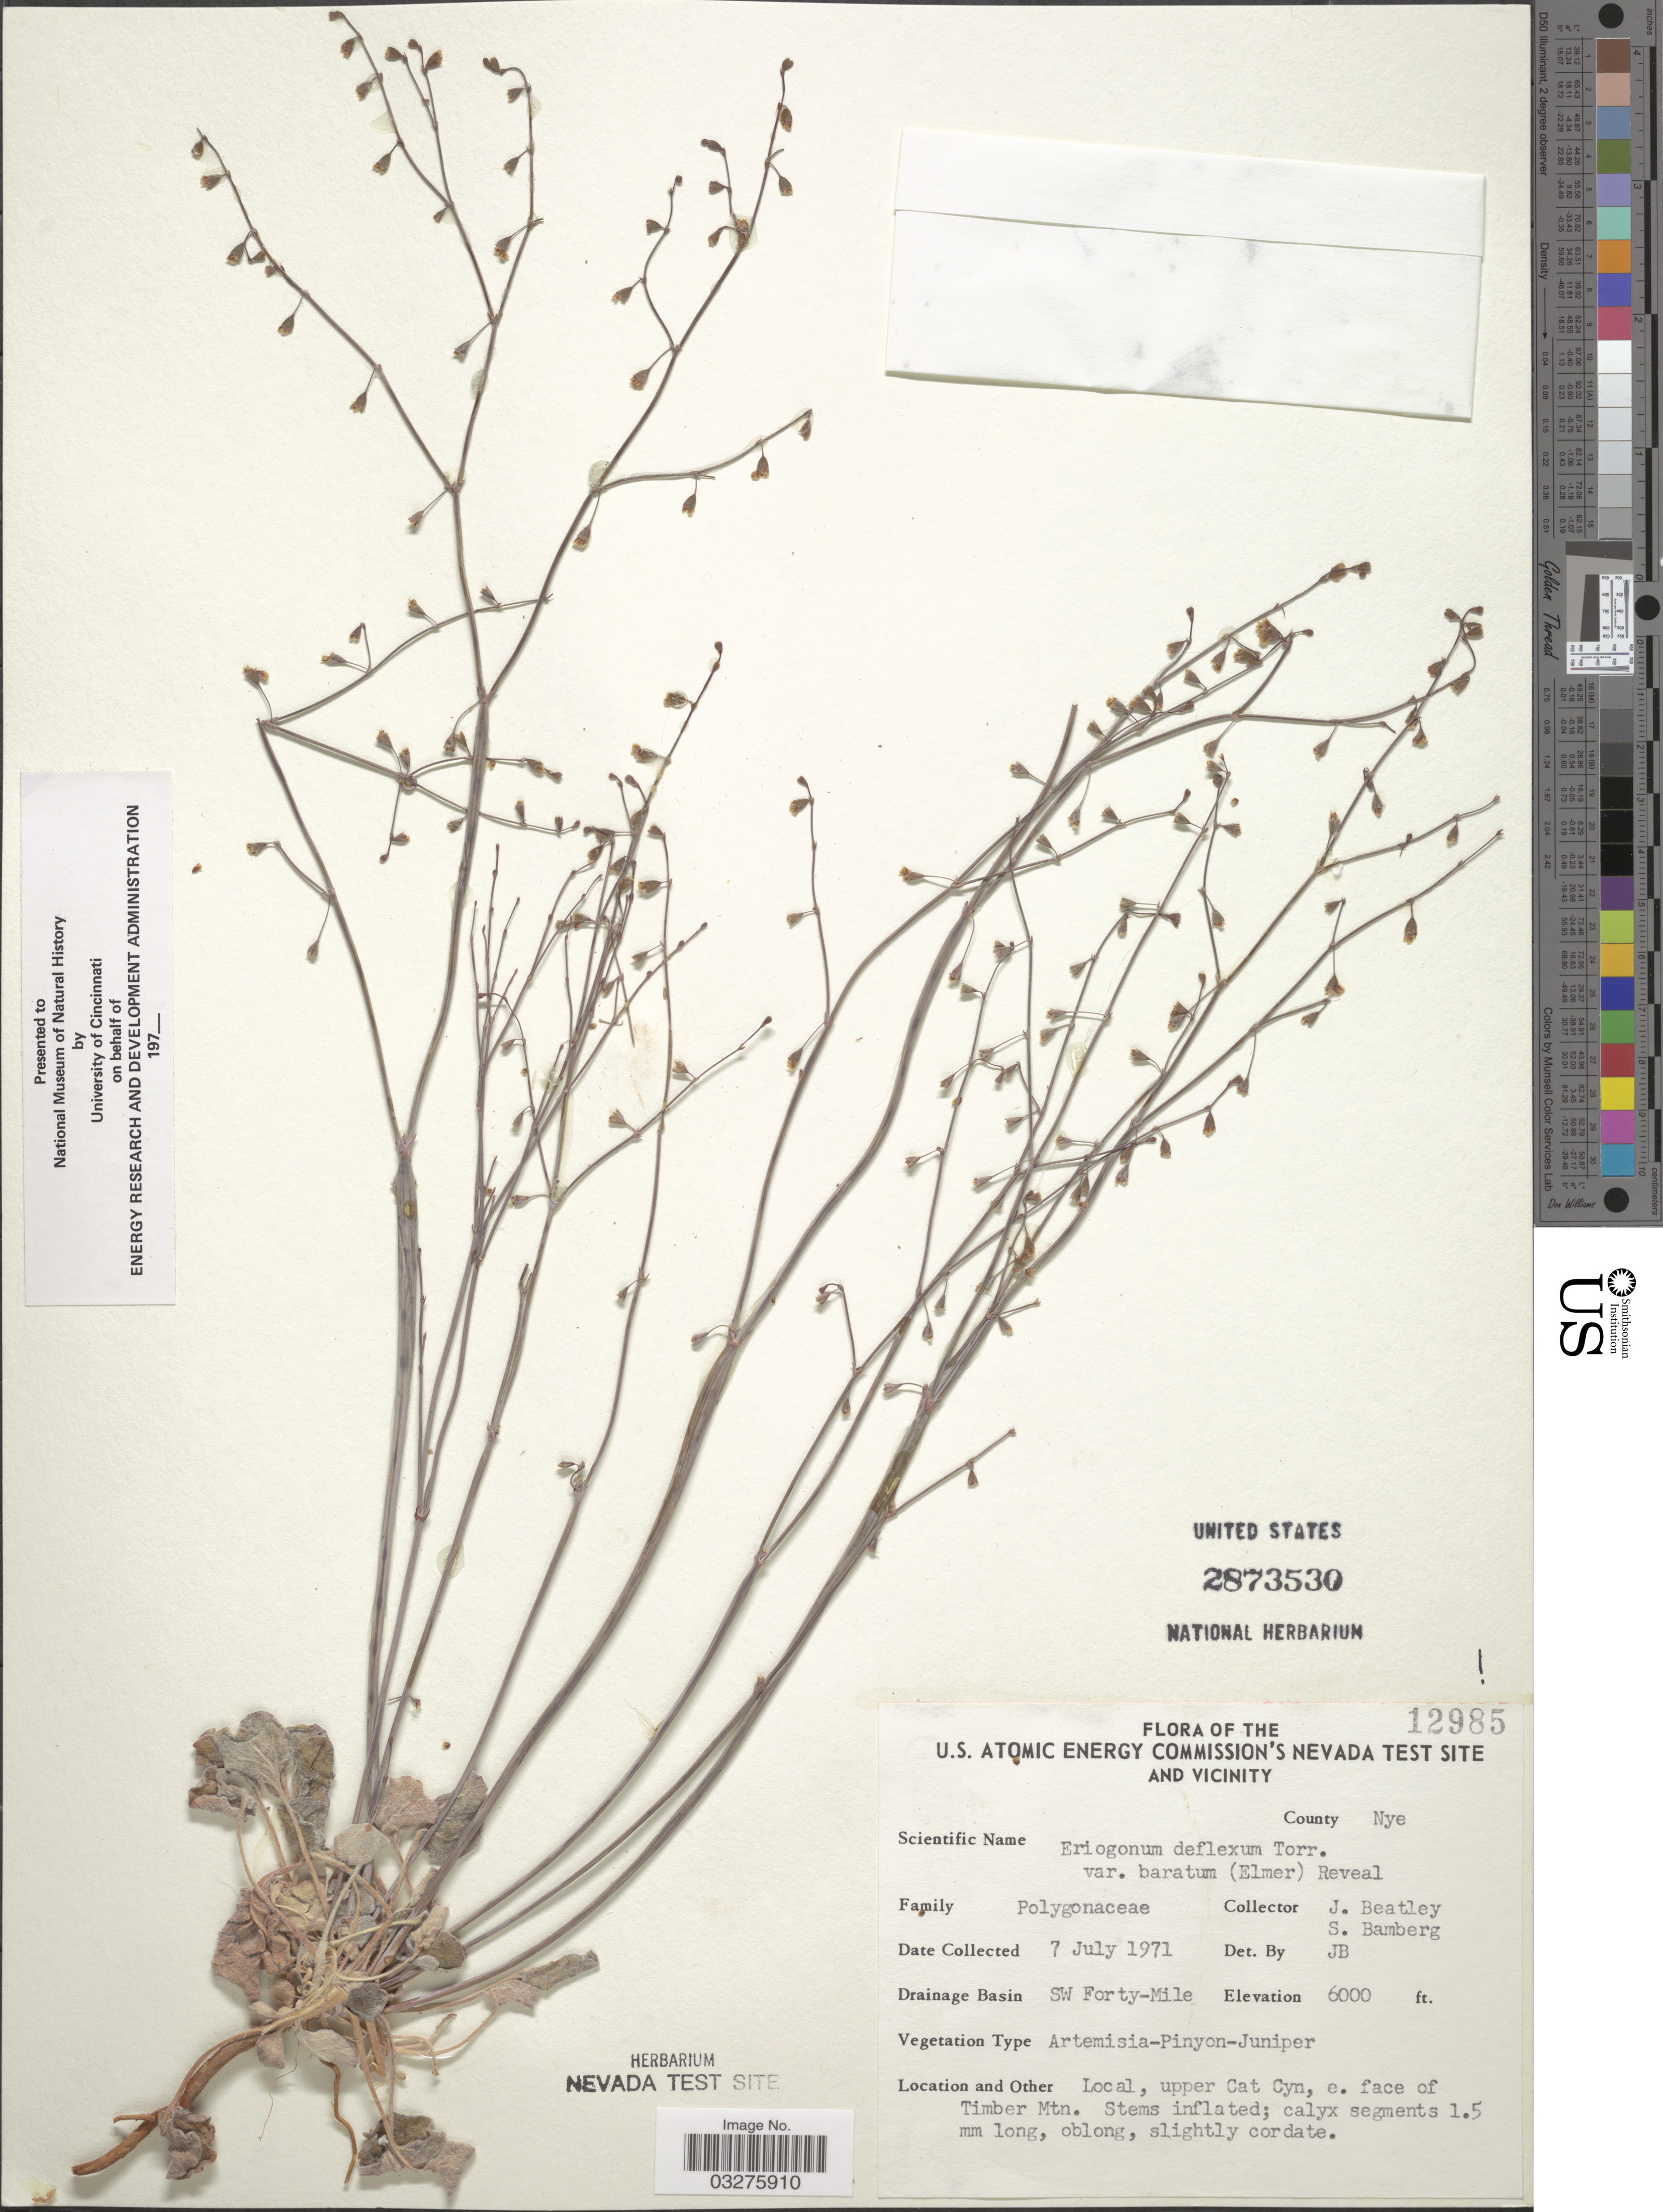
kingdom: Plantae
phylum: Tracheophyta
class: Magnoliopsida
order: Caryophyllales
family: Polygonaceae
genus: Eriogonum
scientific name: Eriogonum deflexum var. baratum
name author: (Elmer) Reveal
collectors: J. C. Beatley & S. Bamberg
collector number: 12985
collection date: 1971-07-07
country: United States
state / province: Nevada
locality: The U.S. Atomic Energy Commission's Nevada Test Site and vicinity. County Nye. Drainage Basin SW Forty-Mile. Upper Cat Cyn, e. face of Timber Mtn.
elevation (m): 1829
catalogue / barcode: US 2873530